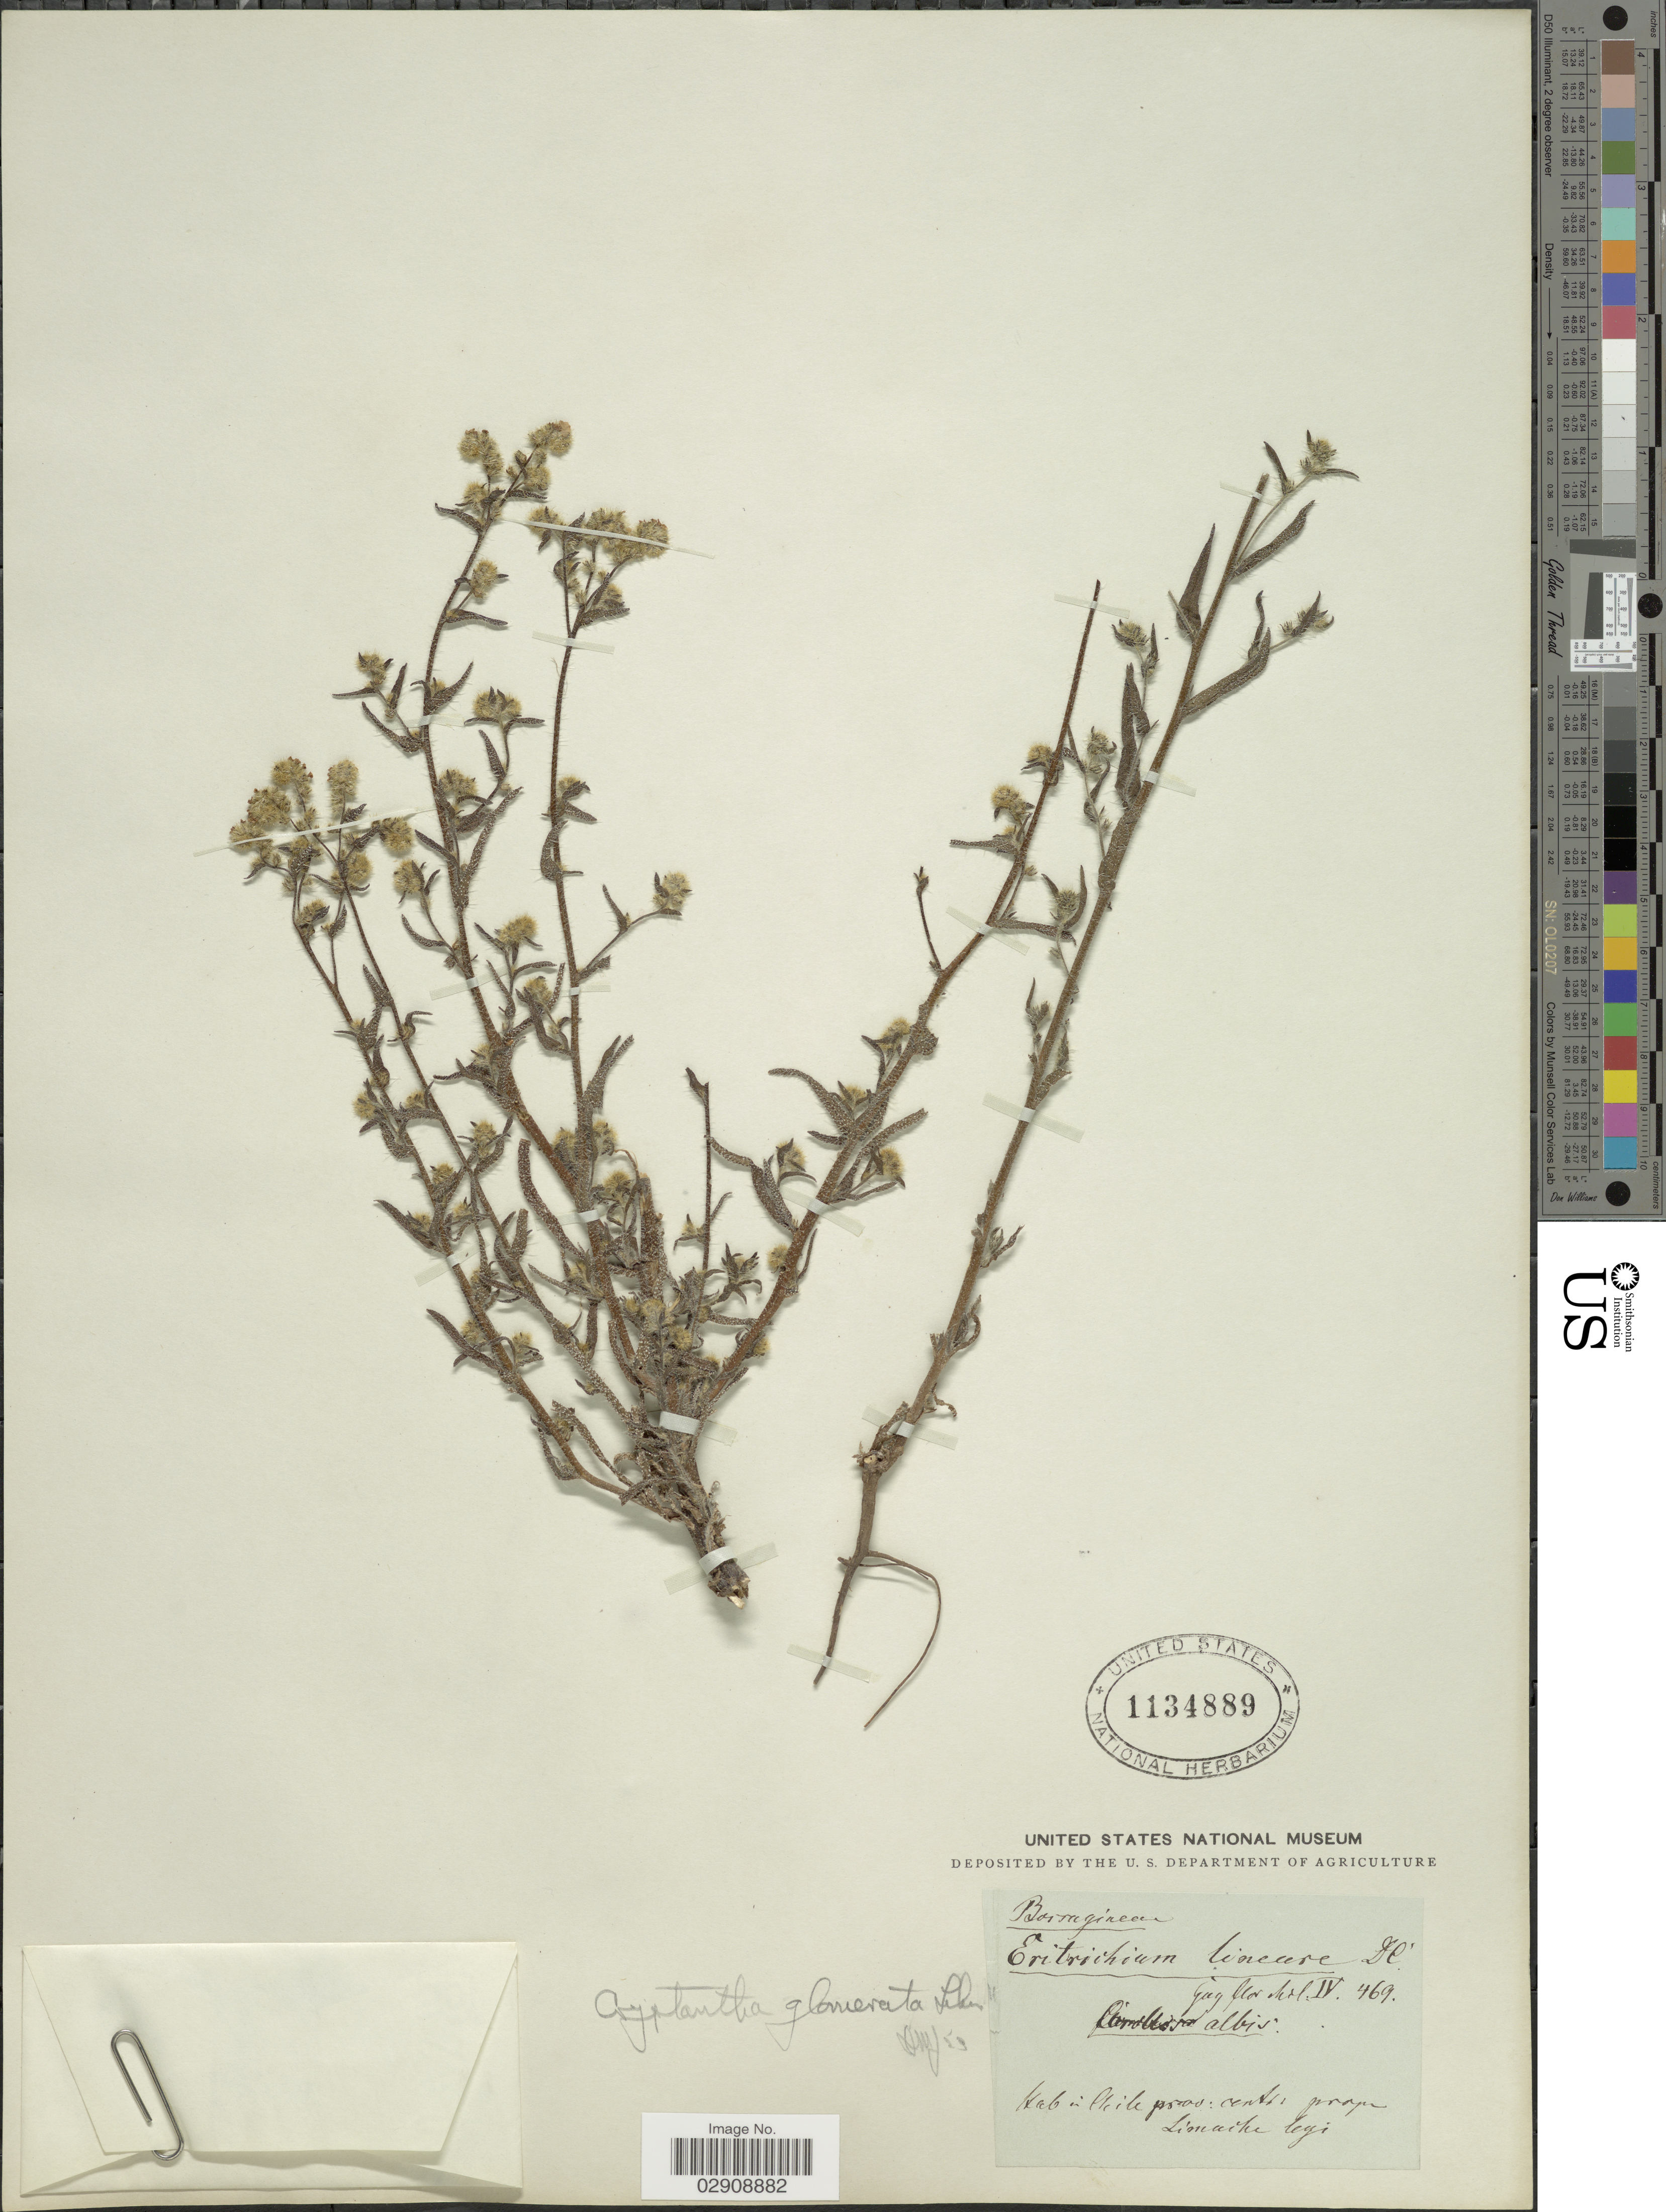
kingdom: Plantae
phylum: Tracheophyta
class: Magnoliopsida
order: Boraginales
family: Boraginaceae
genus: Cryptantha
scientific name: Cryptantha glomerata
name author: (G. Don) Lehm.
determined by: Moroni, Pablo, (SI), Instituto de Botanica Darwinion (ARGENTINA)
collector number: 469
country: Chile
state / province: Valparaíso (V)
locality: Hab in Chile prov: centr prope Limache legi.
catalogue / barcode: US 1134889